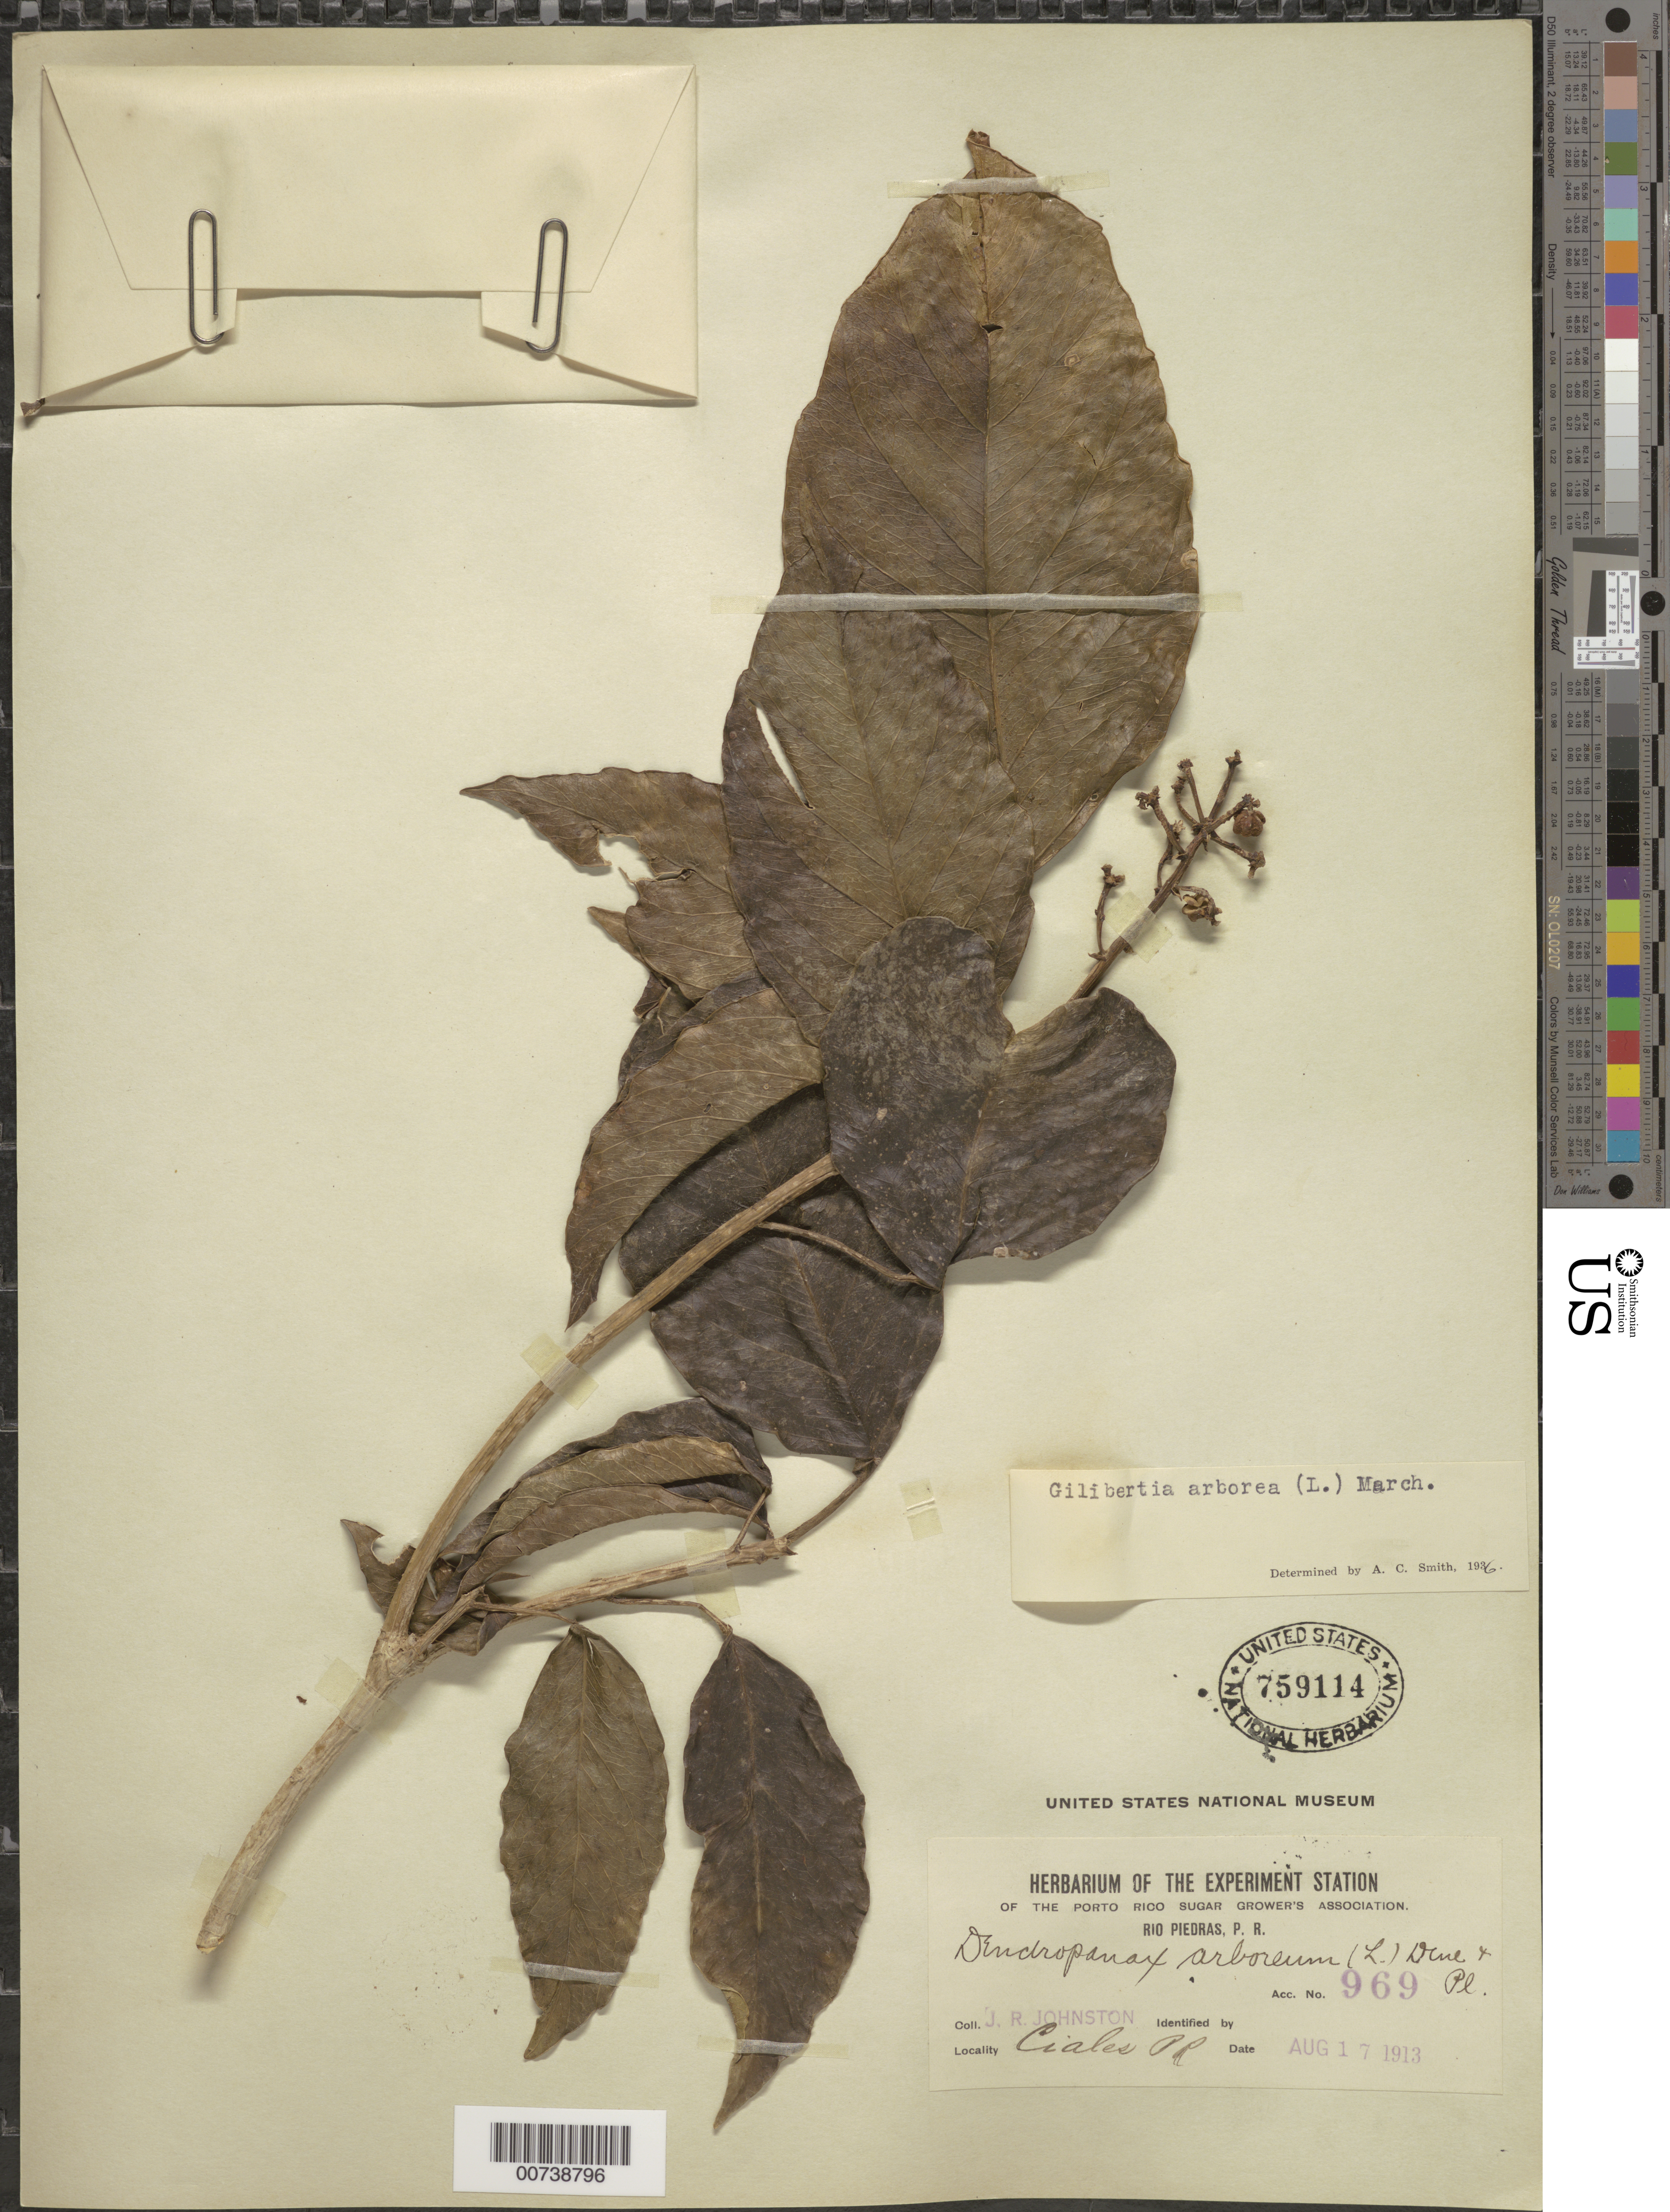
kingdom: Plantae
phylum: Tracheophyta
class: Magnoliopsida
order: Apiales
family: Araliaceae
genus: Dendropanax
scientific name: Dendropanax arboreus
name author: (L.) Decne. & Planch.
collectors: J. Johnston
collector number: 969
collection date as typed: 17 Aug 1913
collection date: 1913-08-17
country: Puerto Rico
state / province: Ciales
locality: Ciales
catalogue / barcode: US 759114